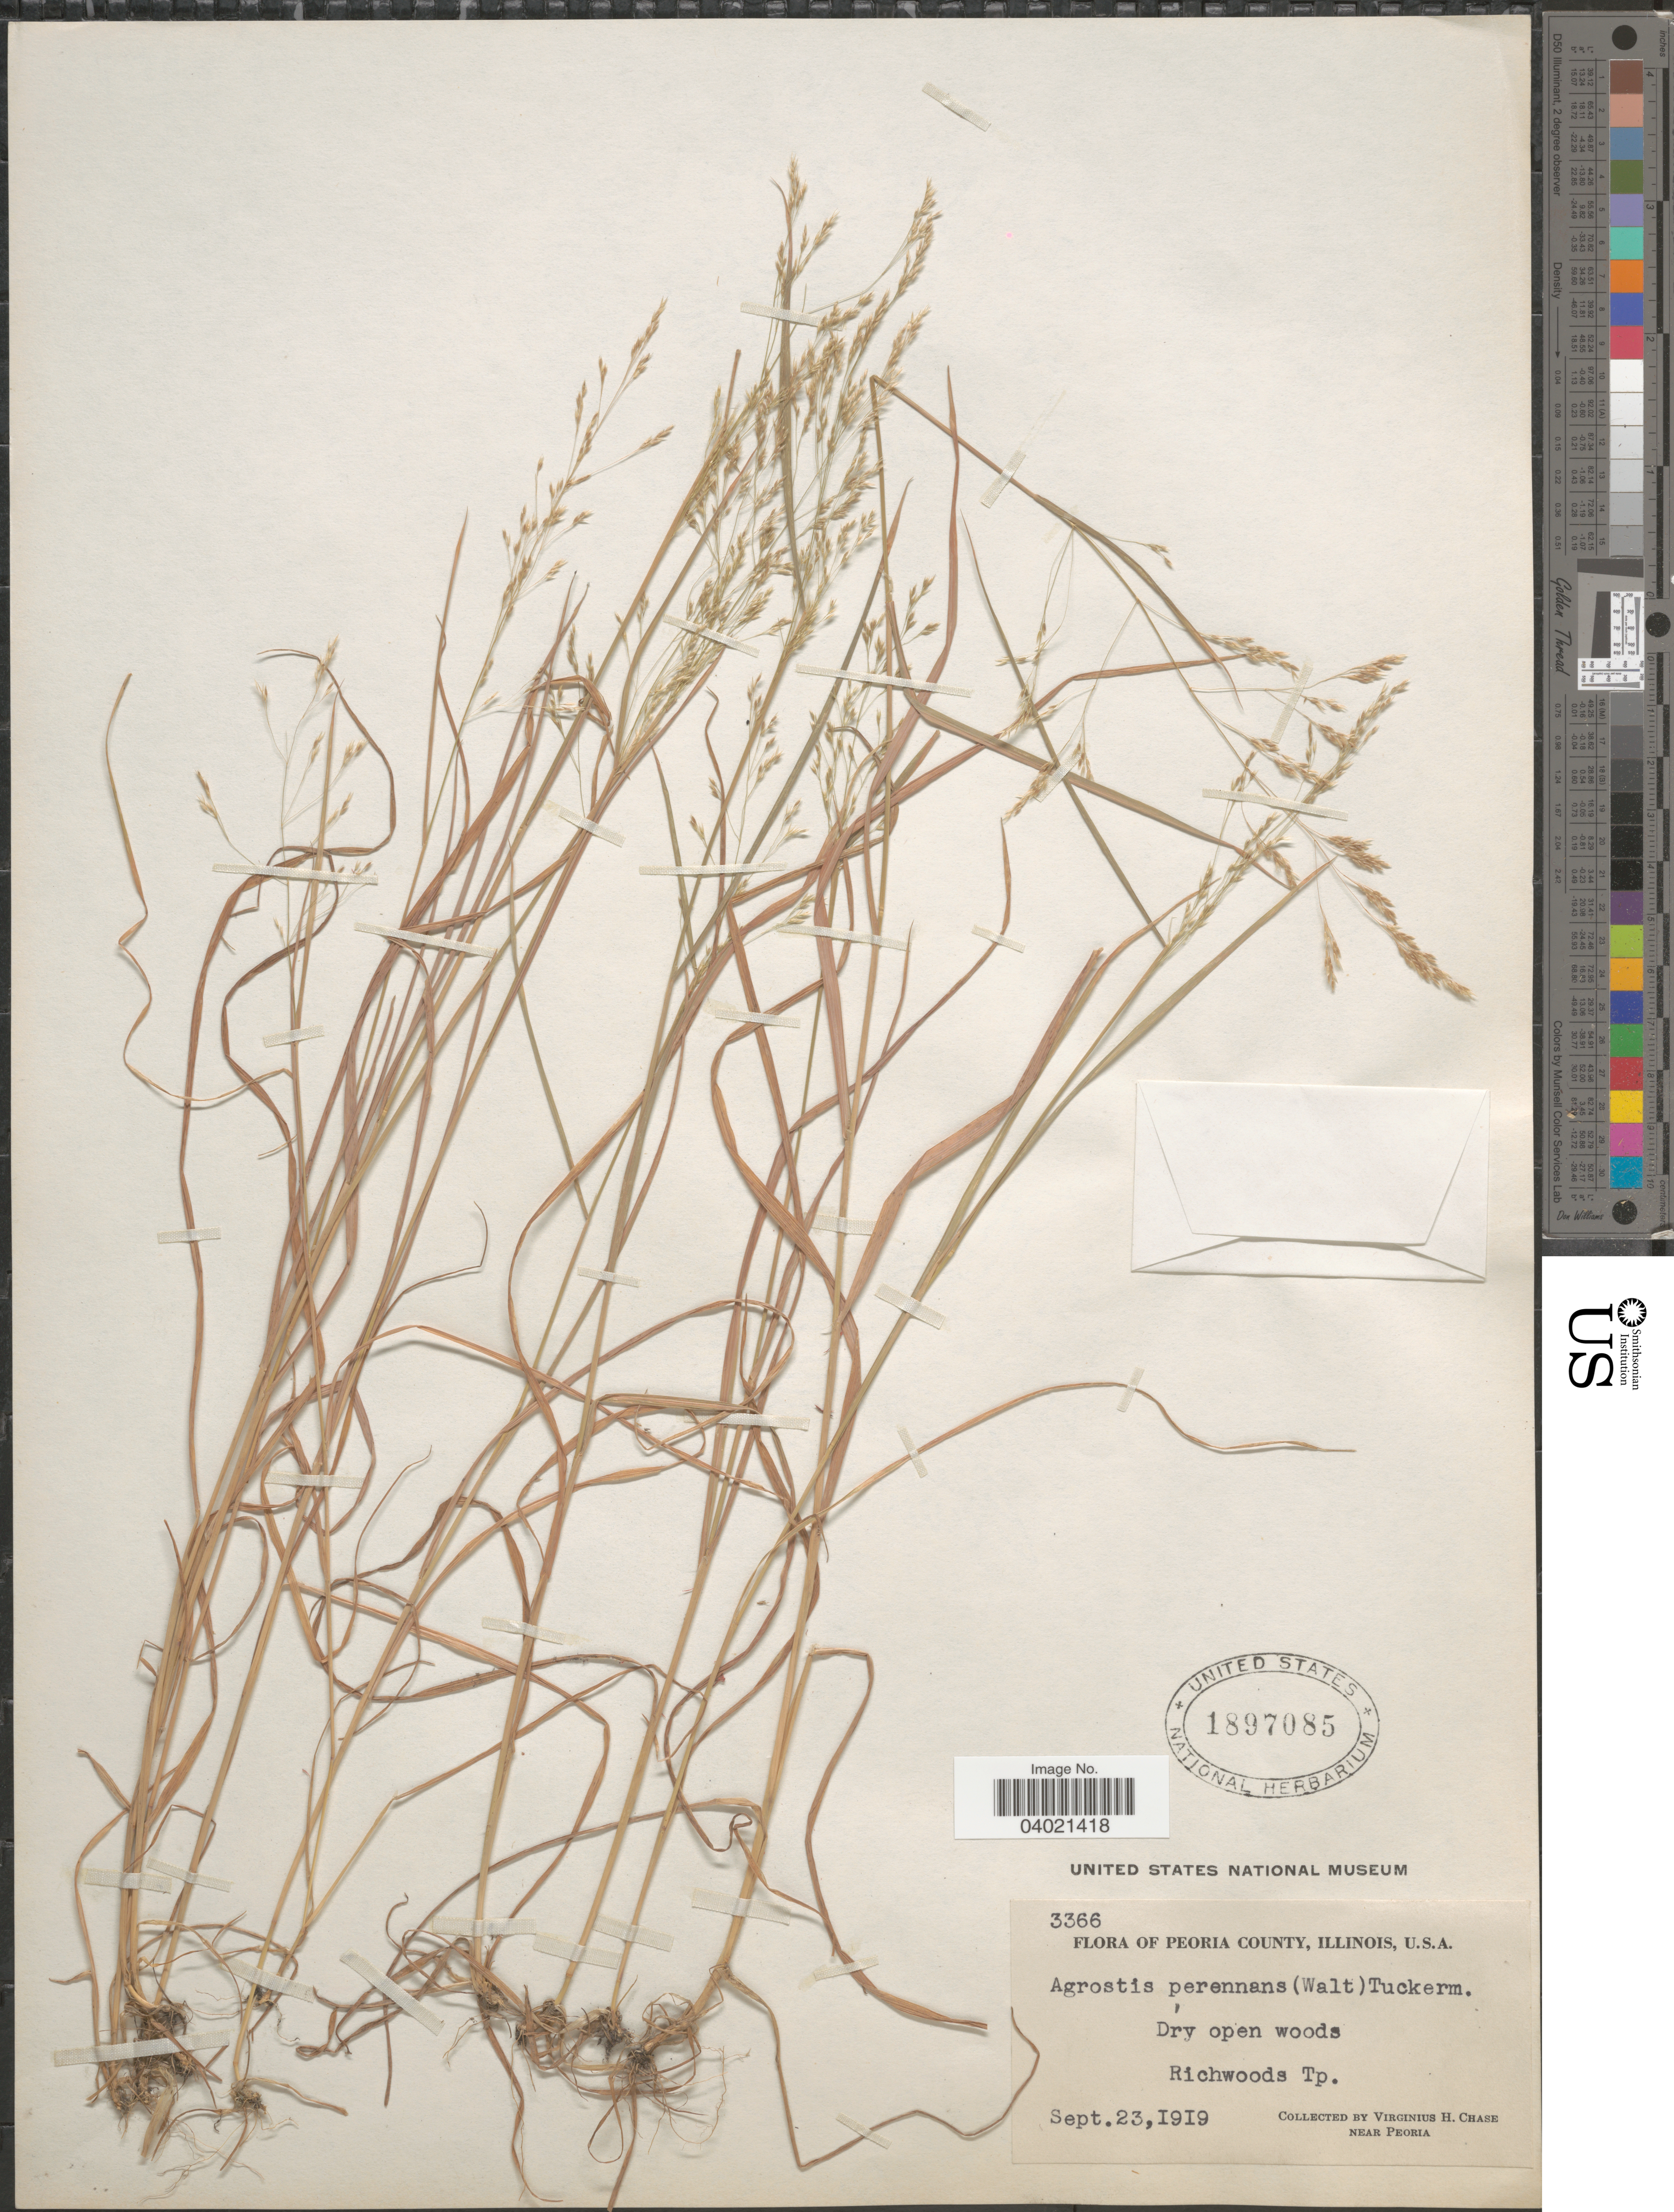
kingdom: Plantae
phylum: Tracheophyta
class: Liliopsida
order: Poales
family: Poaceae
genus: Agrostis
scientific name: Agrostis perennans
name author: (Walter) Tuck.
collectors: V. H. Chase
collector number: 3366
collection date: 1919-09-23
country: United States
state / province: Illinois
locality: Peoria County. Dry open woods. Richwood Tp. Near Peoria.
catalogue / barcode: US 1897085